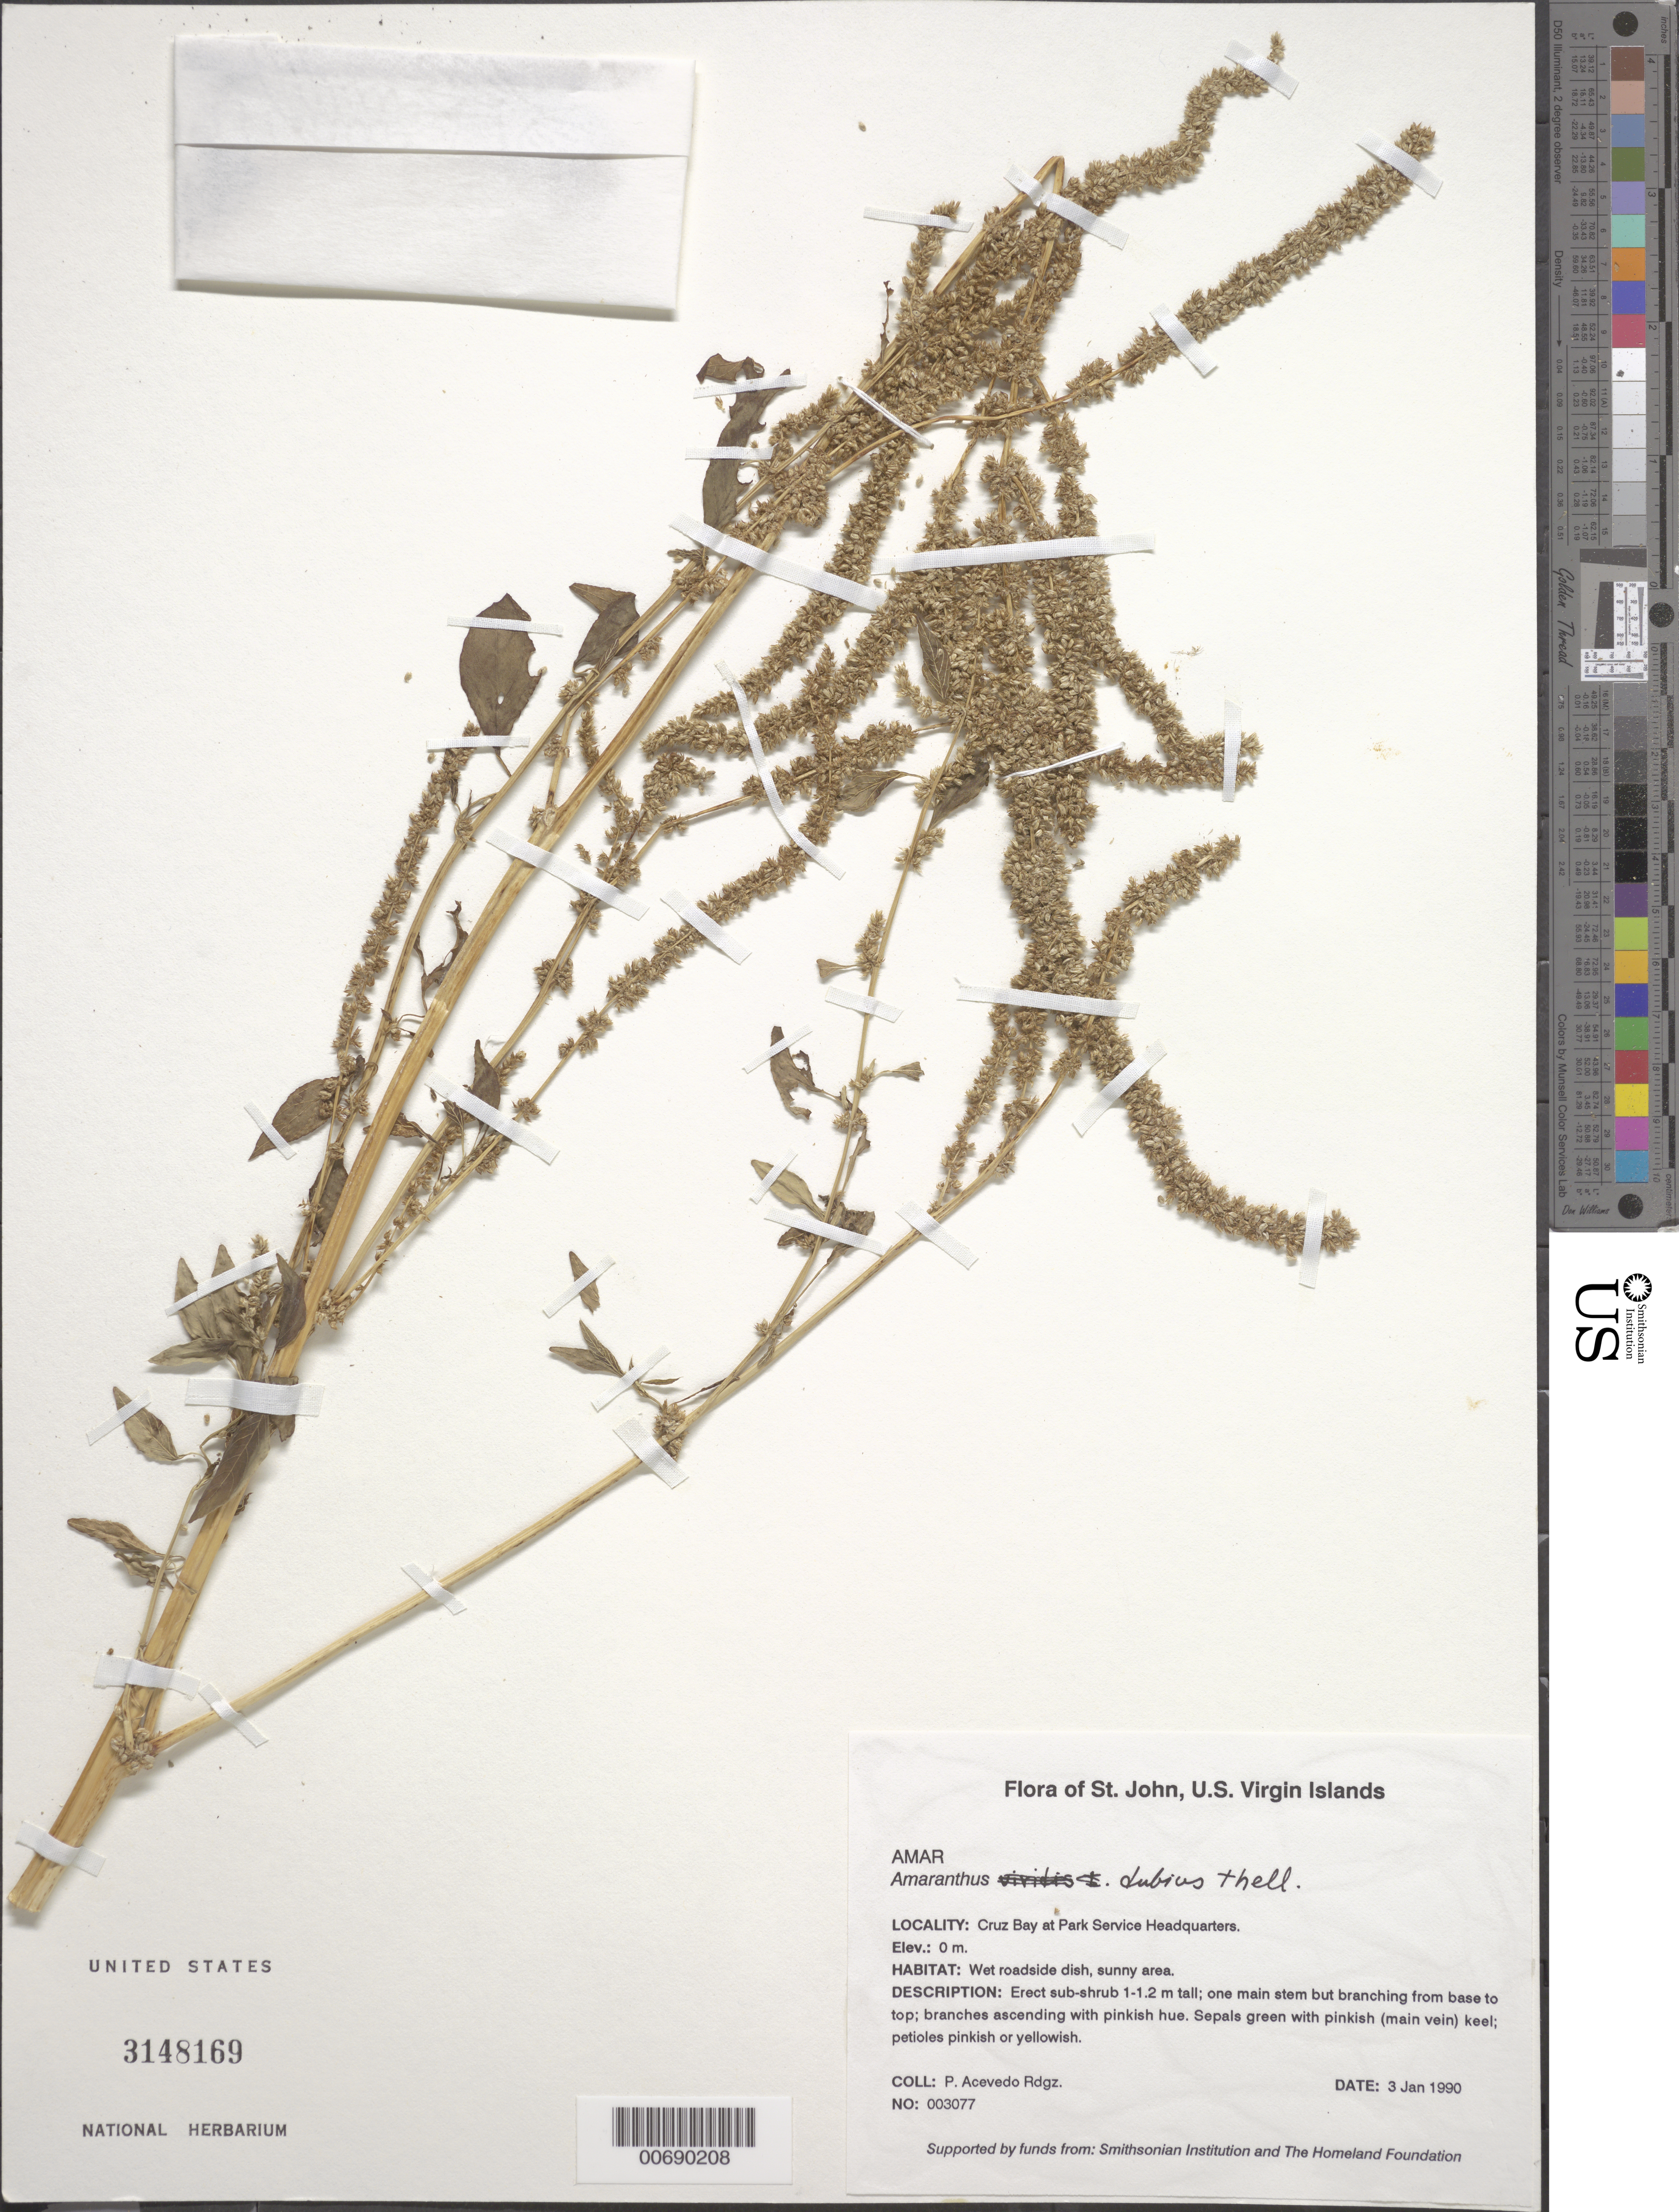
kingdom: Plantae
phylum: Tracheophyta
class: Magnoliopsida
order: Caryophyllales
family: Amaranthaceae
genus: Amaranthus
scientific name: Amaranthus dubius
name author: Mart. ex Thell.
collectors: P. Acevedo-Rodr.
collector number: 3077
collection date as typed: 03 Jan 1990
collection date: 1990-01-03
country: U.S. Virgin Islands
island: St. John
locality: Cruz Bay Quarter; Cruz Bay at Park Service Headquarters.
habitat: Wet roadside dish, sunny area.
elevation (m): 0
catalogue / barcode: US 3148169